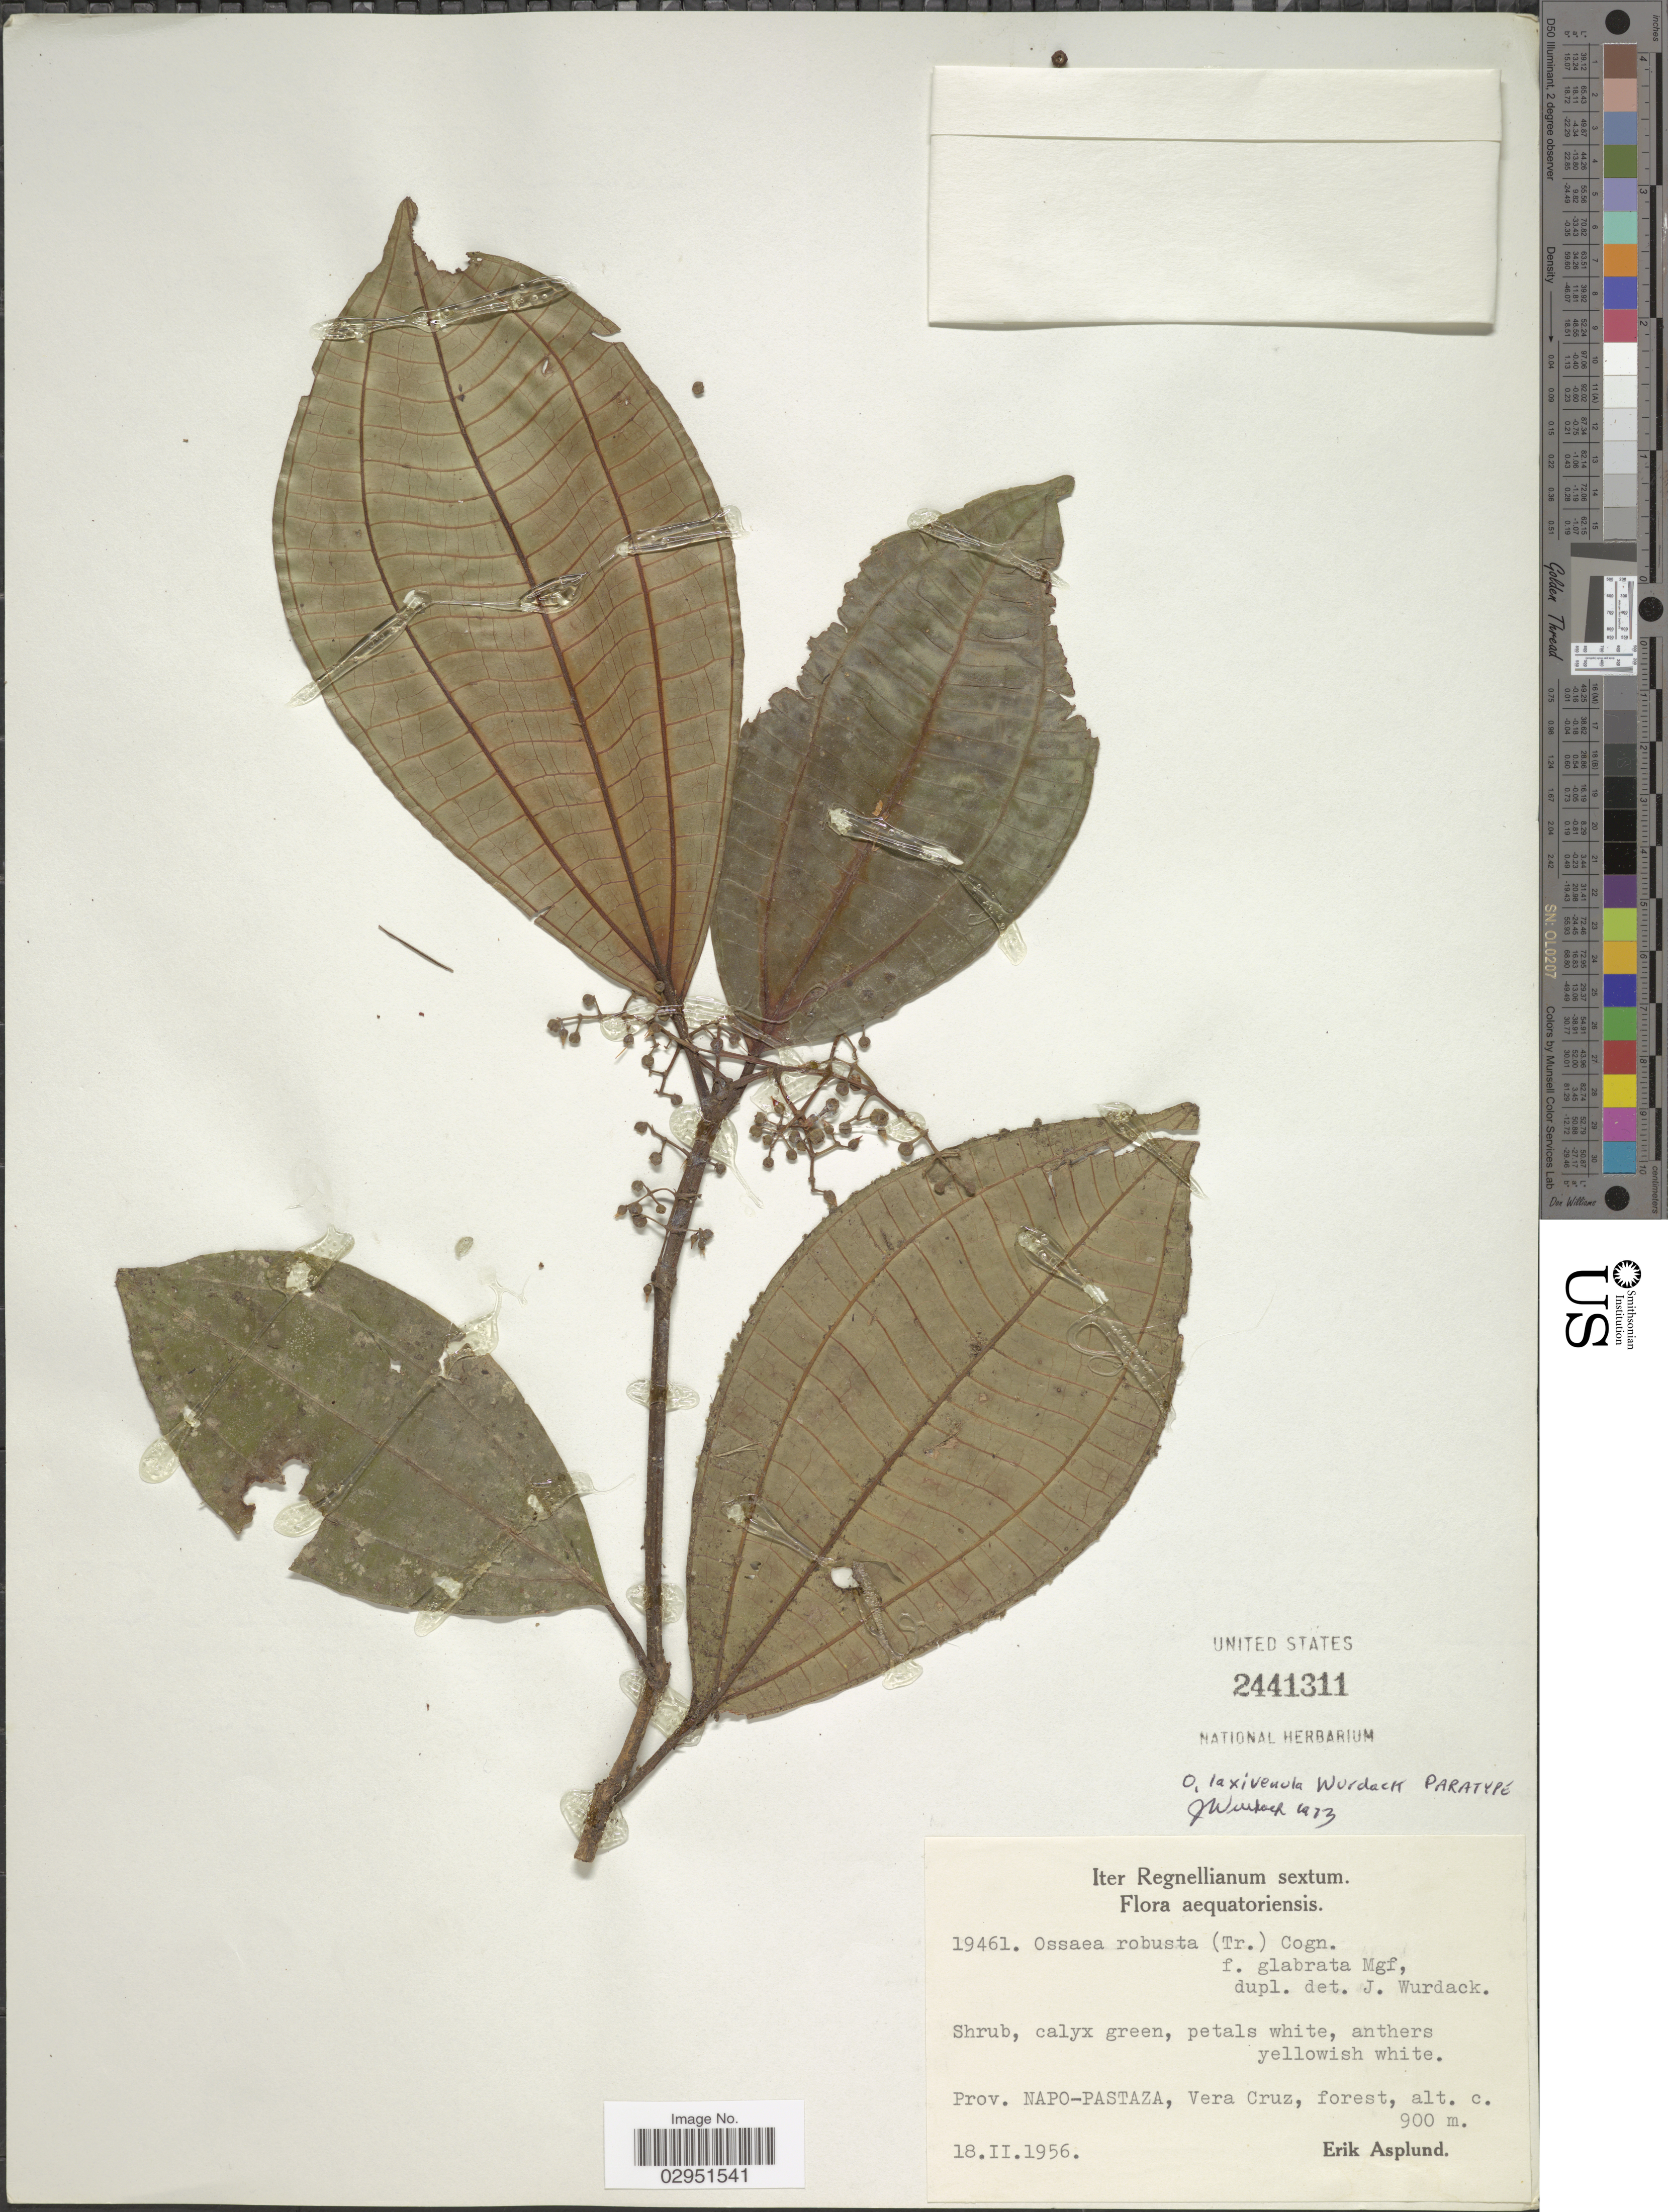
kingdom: Plantae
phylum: Tracheophyta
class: Magnoliopsida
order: Myrtales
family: Melastomataceae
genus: Ossaea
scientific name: Ossaea laxivenula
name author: Wurdack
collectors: E. Asplund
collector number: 19461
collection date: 1956-02-18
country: Ecuador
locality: Prov. Napo-Pastaza, Vera Cruz.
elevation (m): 900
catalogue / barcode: US 2441311